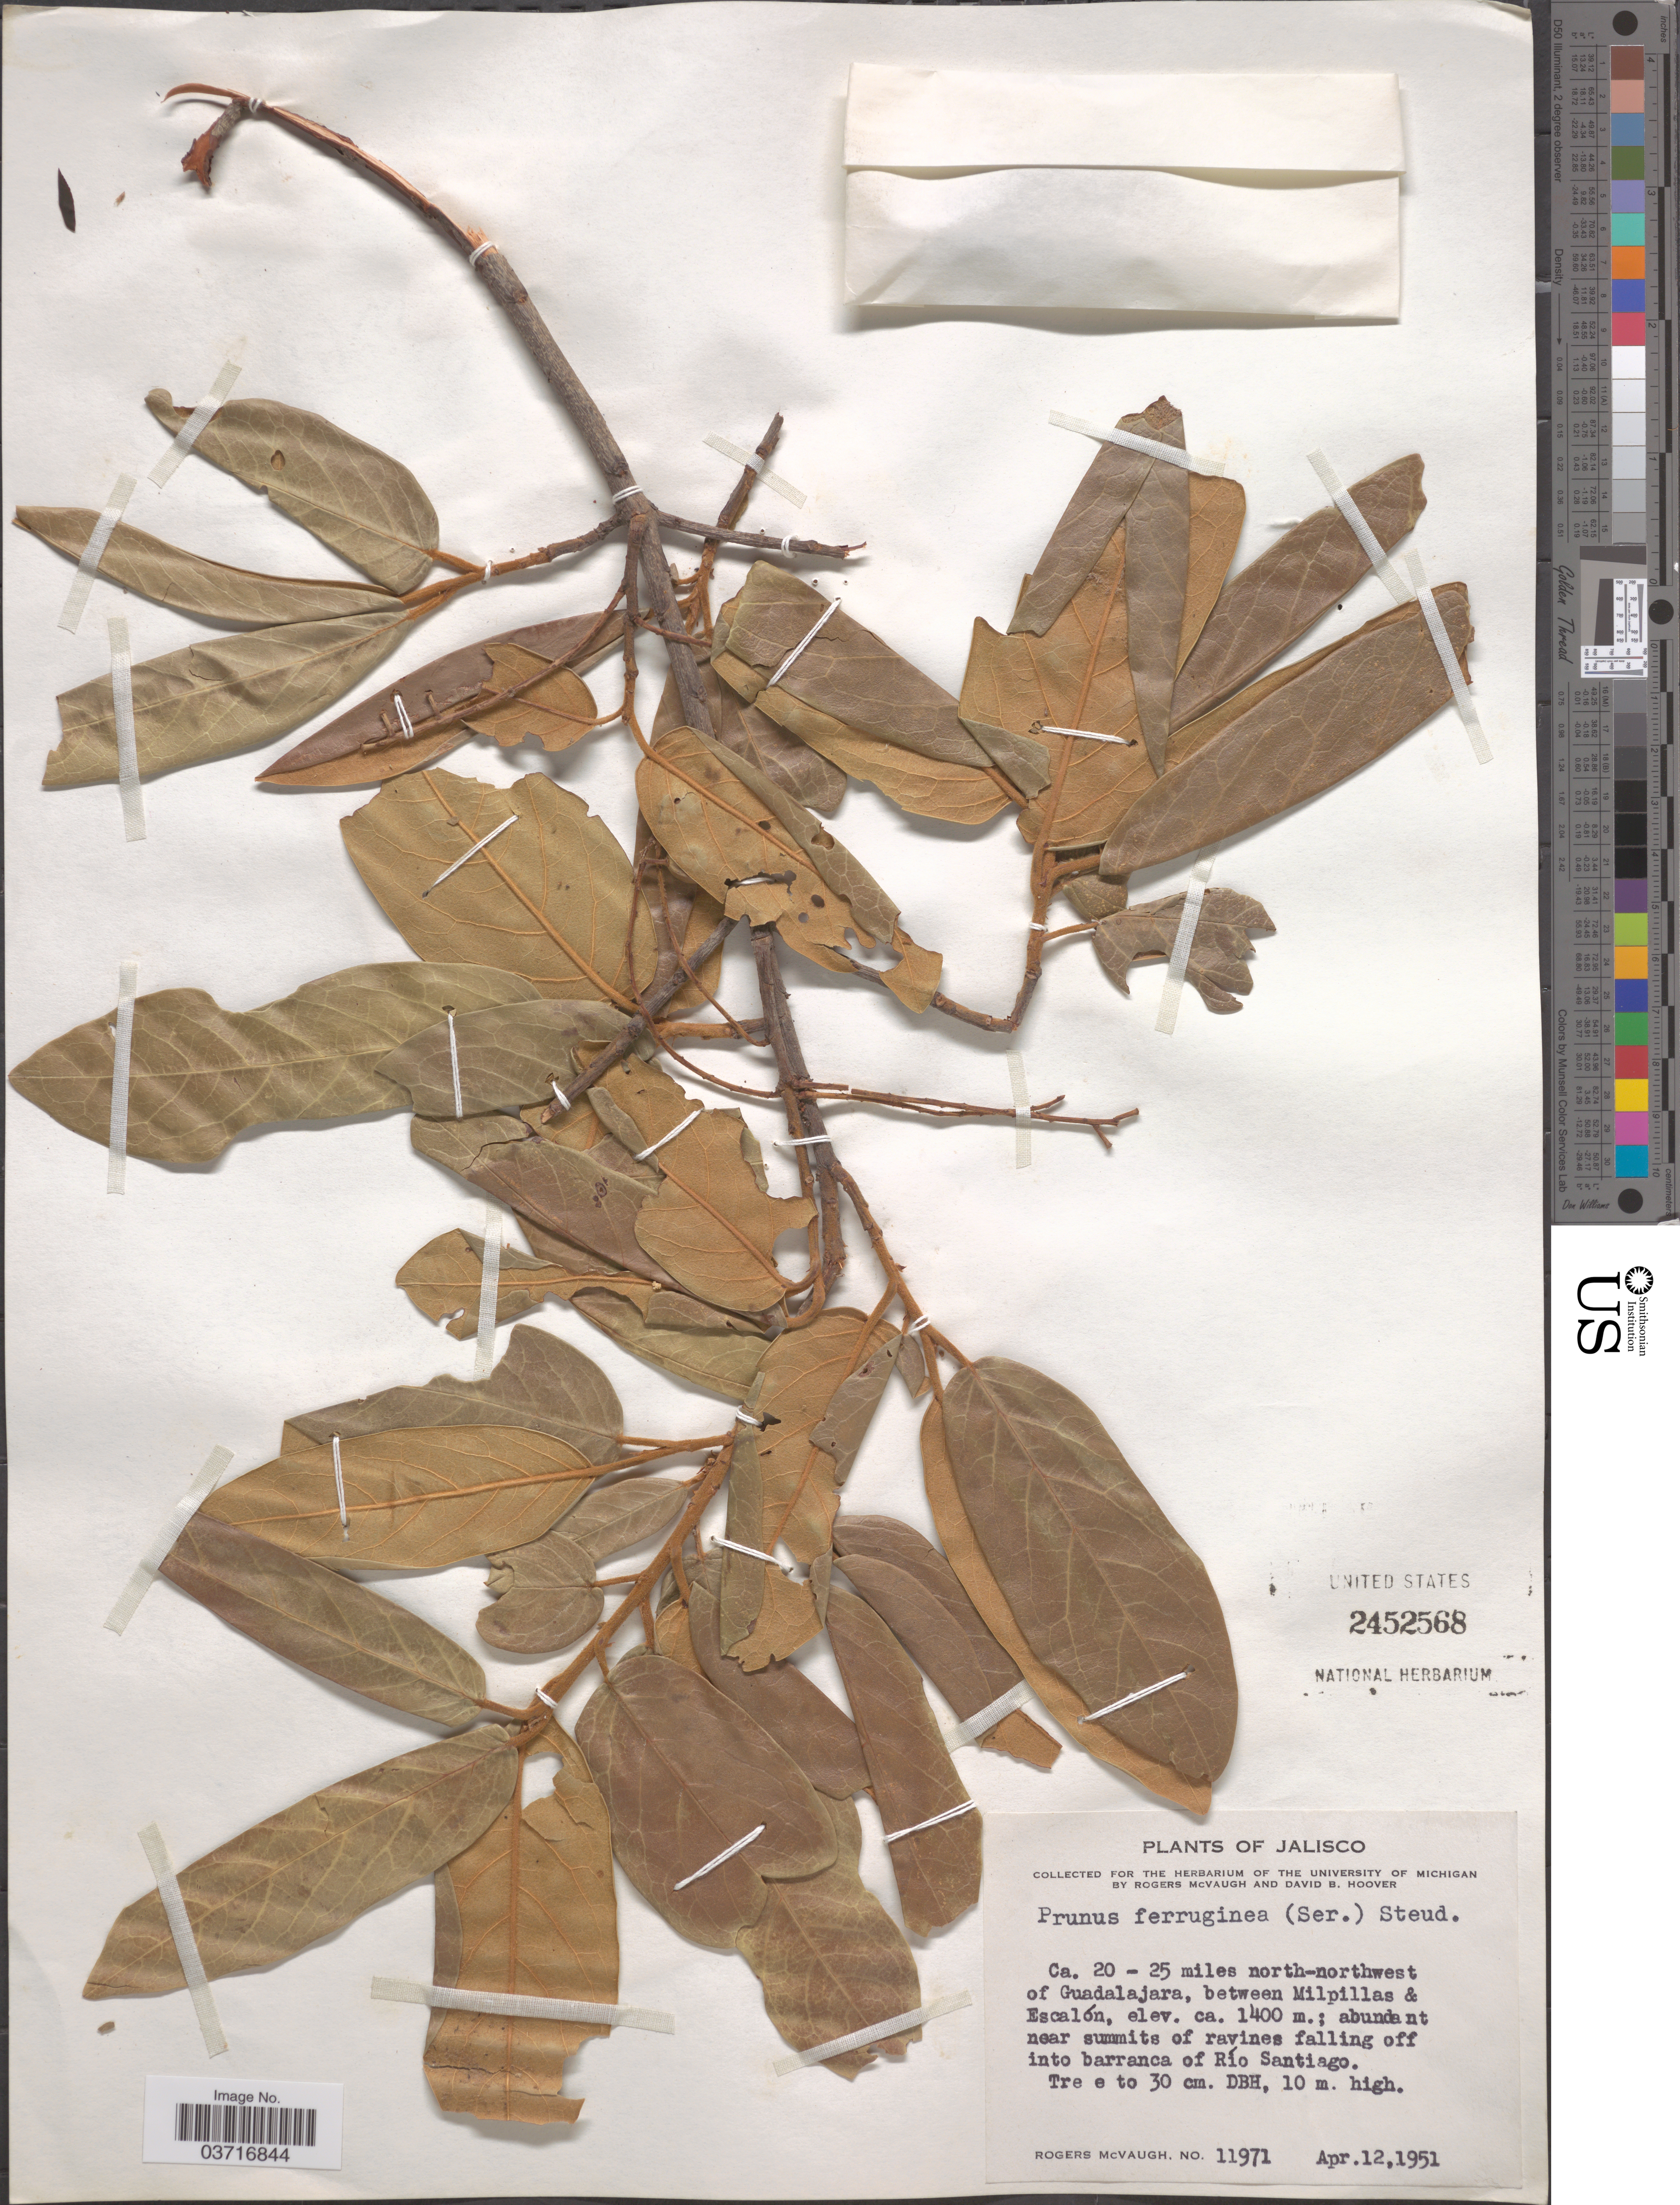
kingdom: Plantae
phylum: Tracheophyta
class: Magnoliopsida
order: Rosales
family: Rosaceae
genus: Prunus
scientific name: Prunus ferruginea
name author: Wall.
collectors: R. McVaugh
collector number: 11971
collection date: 1951-04-12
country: Mexico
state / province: Jalisco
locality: Ca. 20-25 miles north-northwest of Guadalajara, between Milpillas & Escalón.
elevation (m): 1400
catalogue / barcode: US 2452568